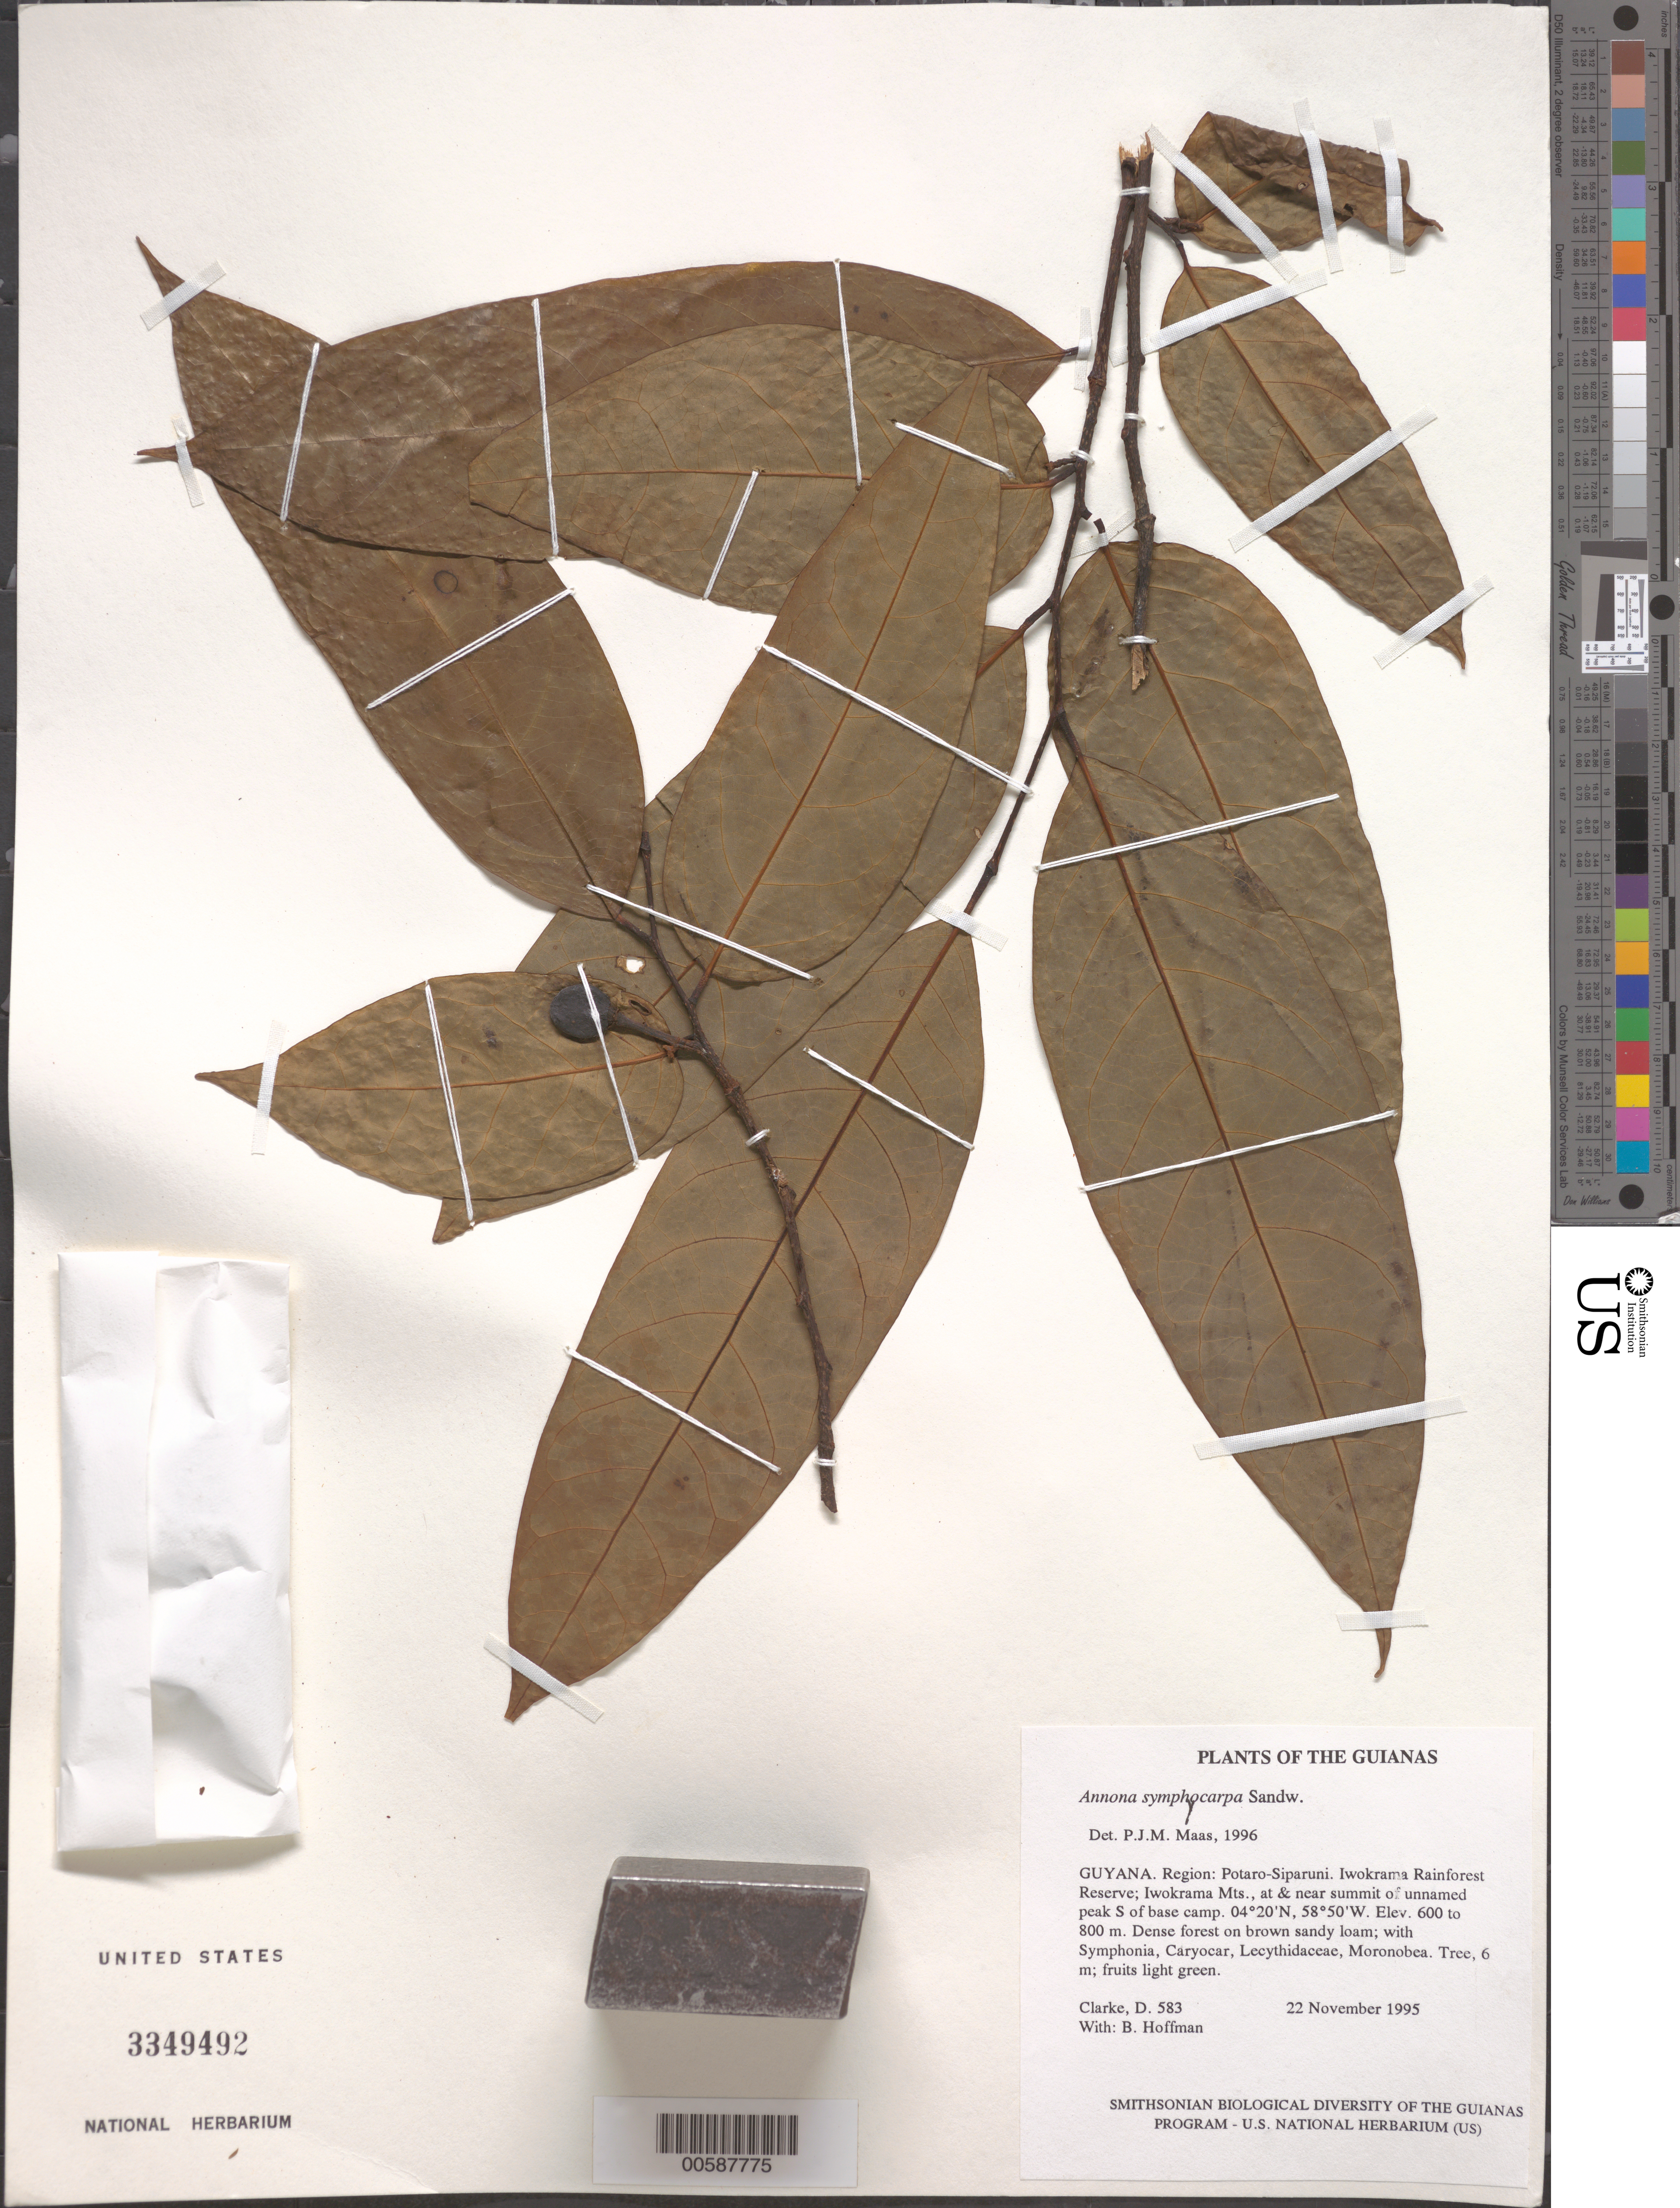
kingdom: Plantae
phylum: Tracheophyta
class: Magnoliopsida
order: Magnoliales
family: Annonaceae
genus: Annona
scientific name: Annona symphyocarpa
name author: Sandwith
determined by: Maas, Paul J. M.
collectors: H. D. Clarke & B. Hoffman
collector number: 583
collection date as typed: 22 November 1995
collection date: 1995-11-22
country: Guyana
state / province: Potaro-Siparuni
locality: Iwokrama Rainforest Reserve; Iwokrama Mts., at & near summit of unnamed peak S of base camp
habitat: Dense forest on brown sandy loam; with Symphonia, Caryocar, Lecythidaceae, Moronobea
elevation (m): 600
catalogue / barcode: US 3349492